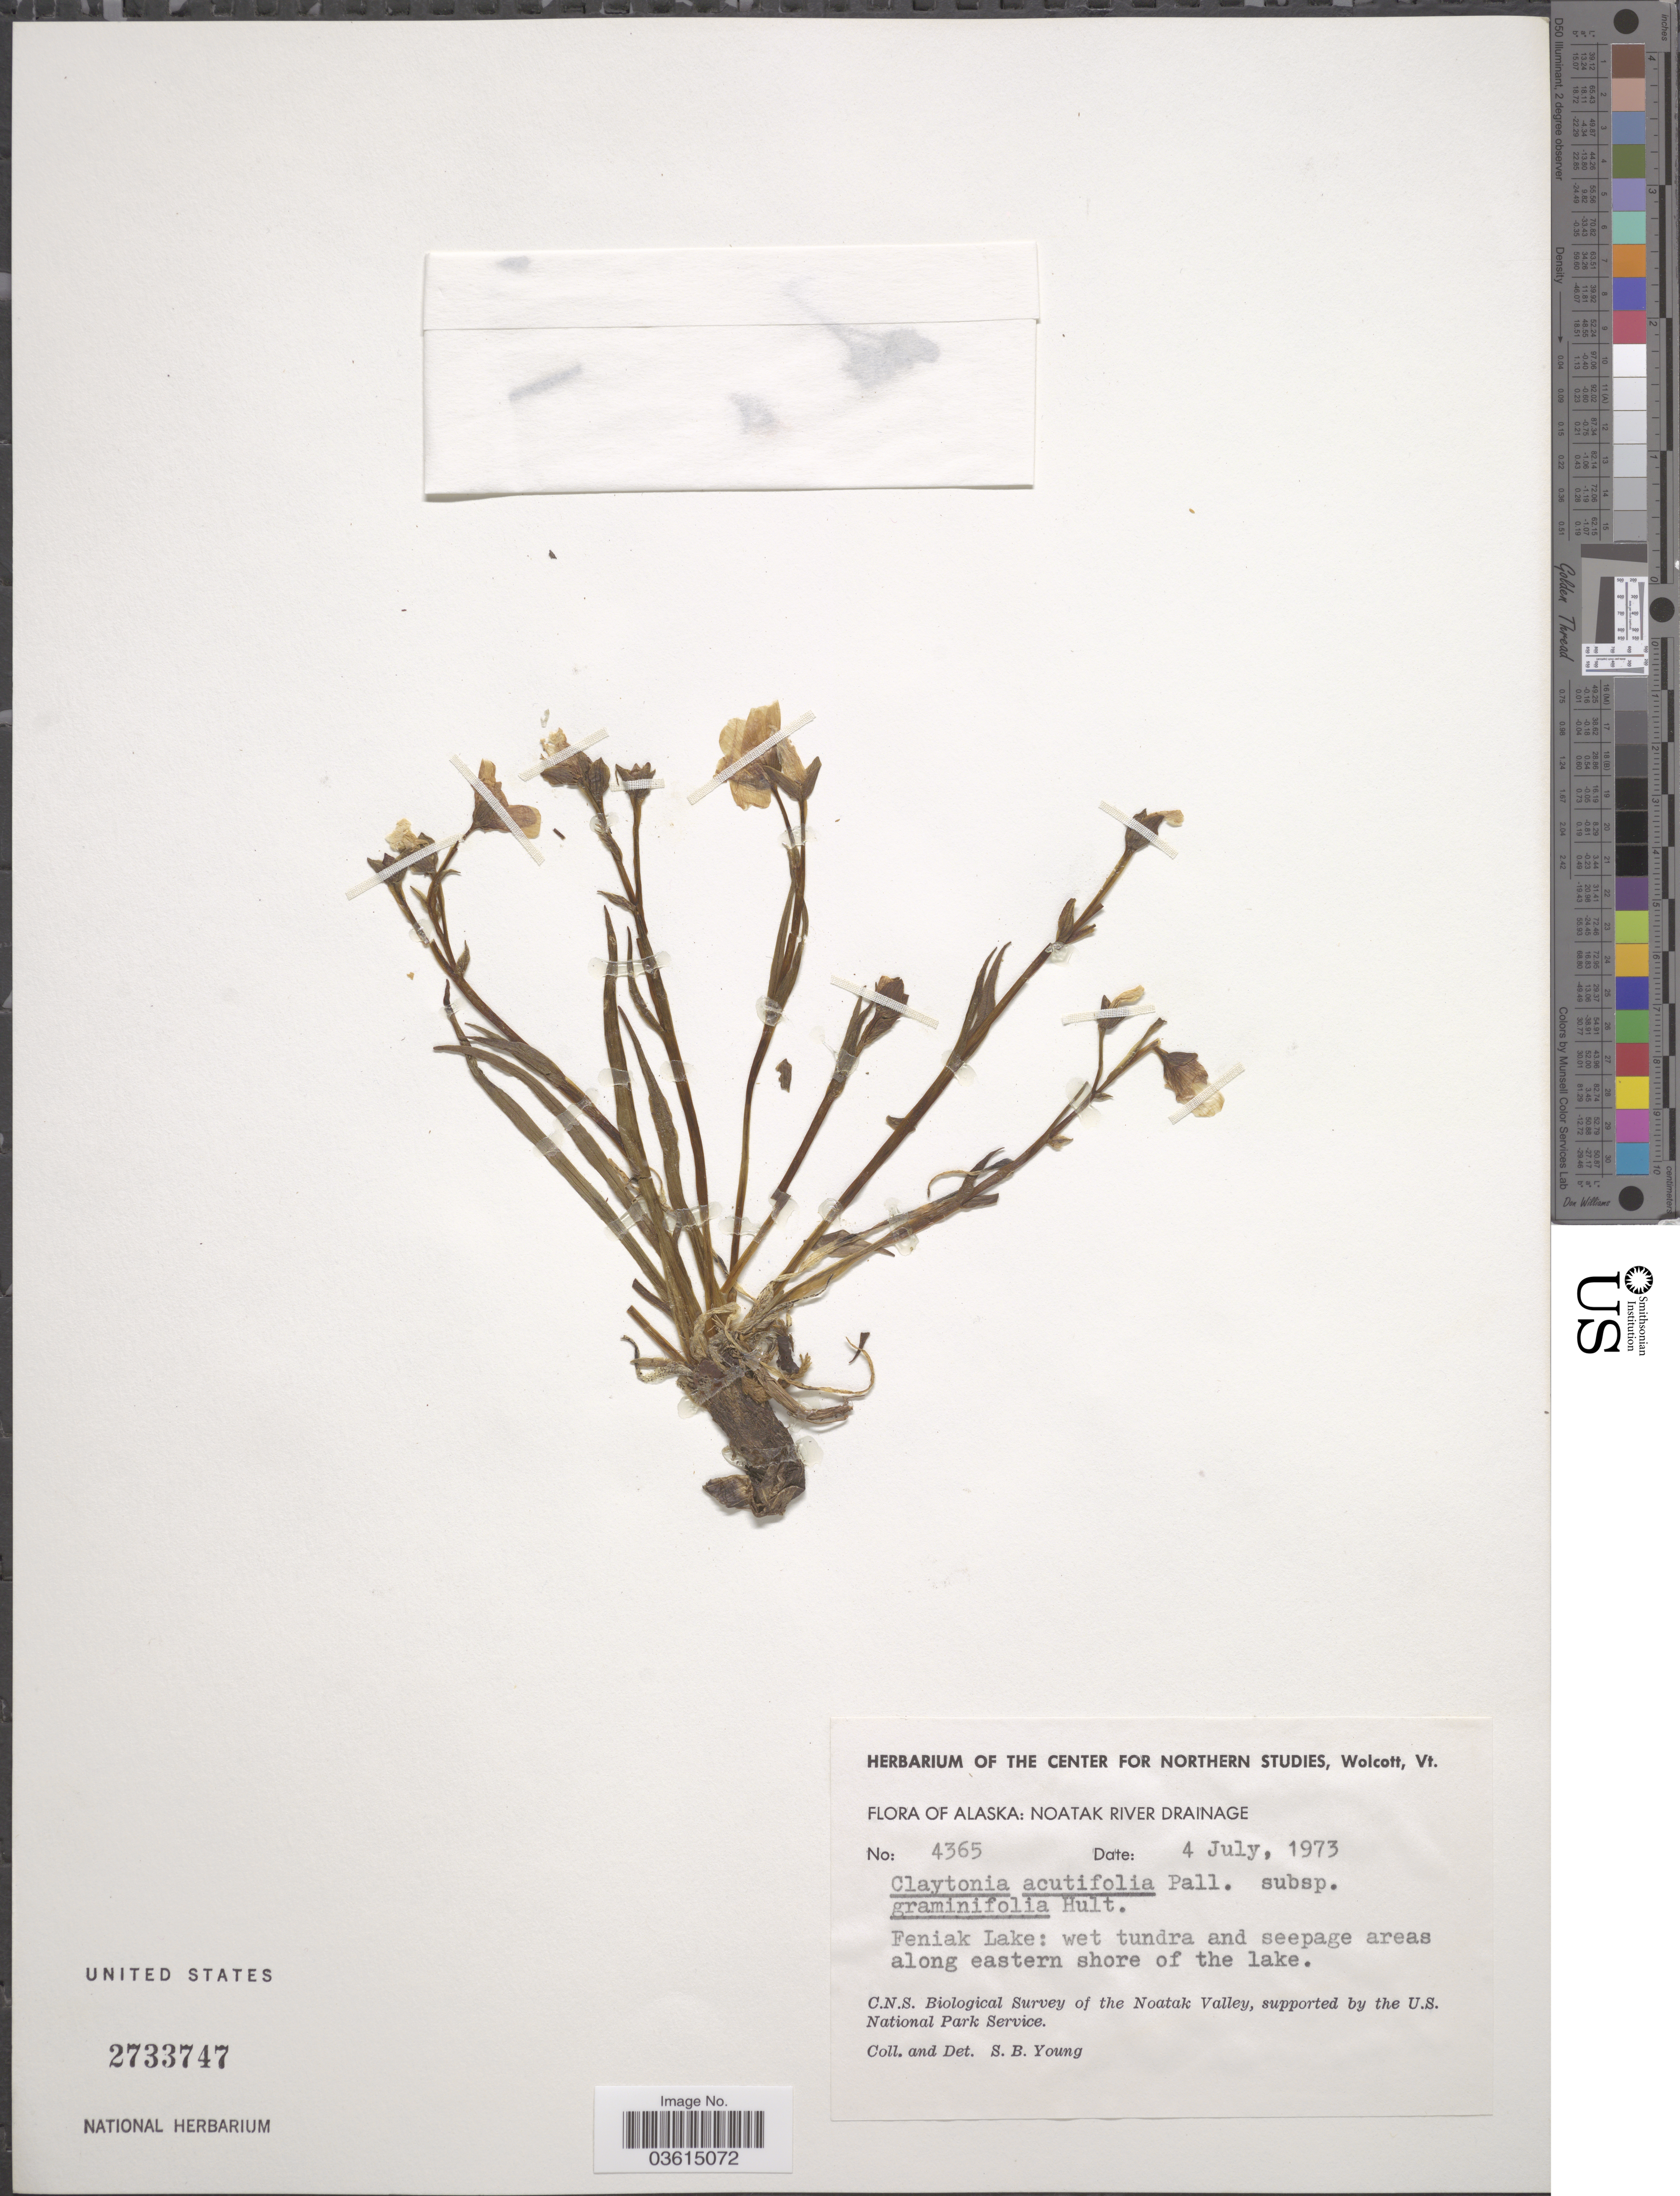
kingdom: Plantae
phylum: Tracheophyta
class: Magnoliopsida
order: Caryophyllales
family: Montiaceae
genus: Claytonia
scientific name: Claytonia sarmentosa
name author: C.A. Mey.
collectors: S. Young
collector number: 4365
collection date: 1973-07-04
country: United States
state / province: Alaska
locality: Noatak River Drainage. Feniak Lake: wet tundra and seepage areas along eastern shore of the lake. Noatak Valley.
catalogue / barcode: US 2733747